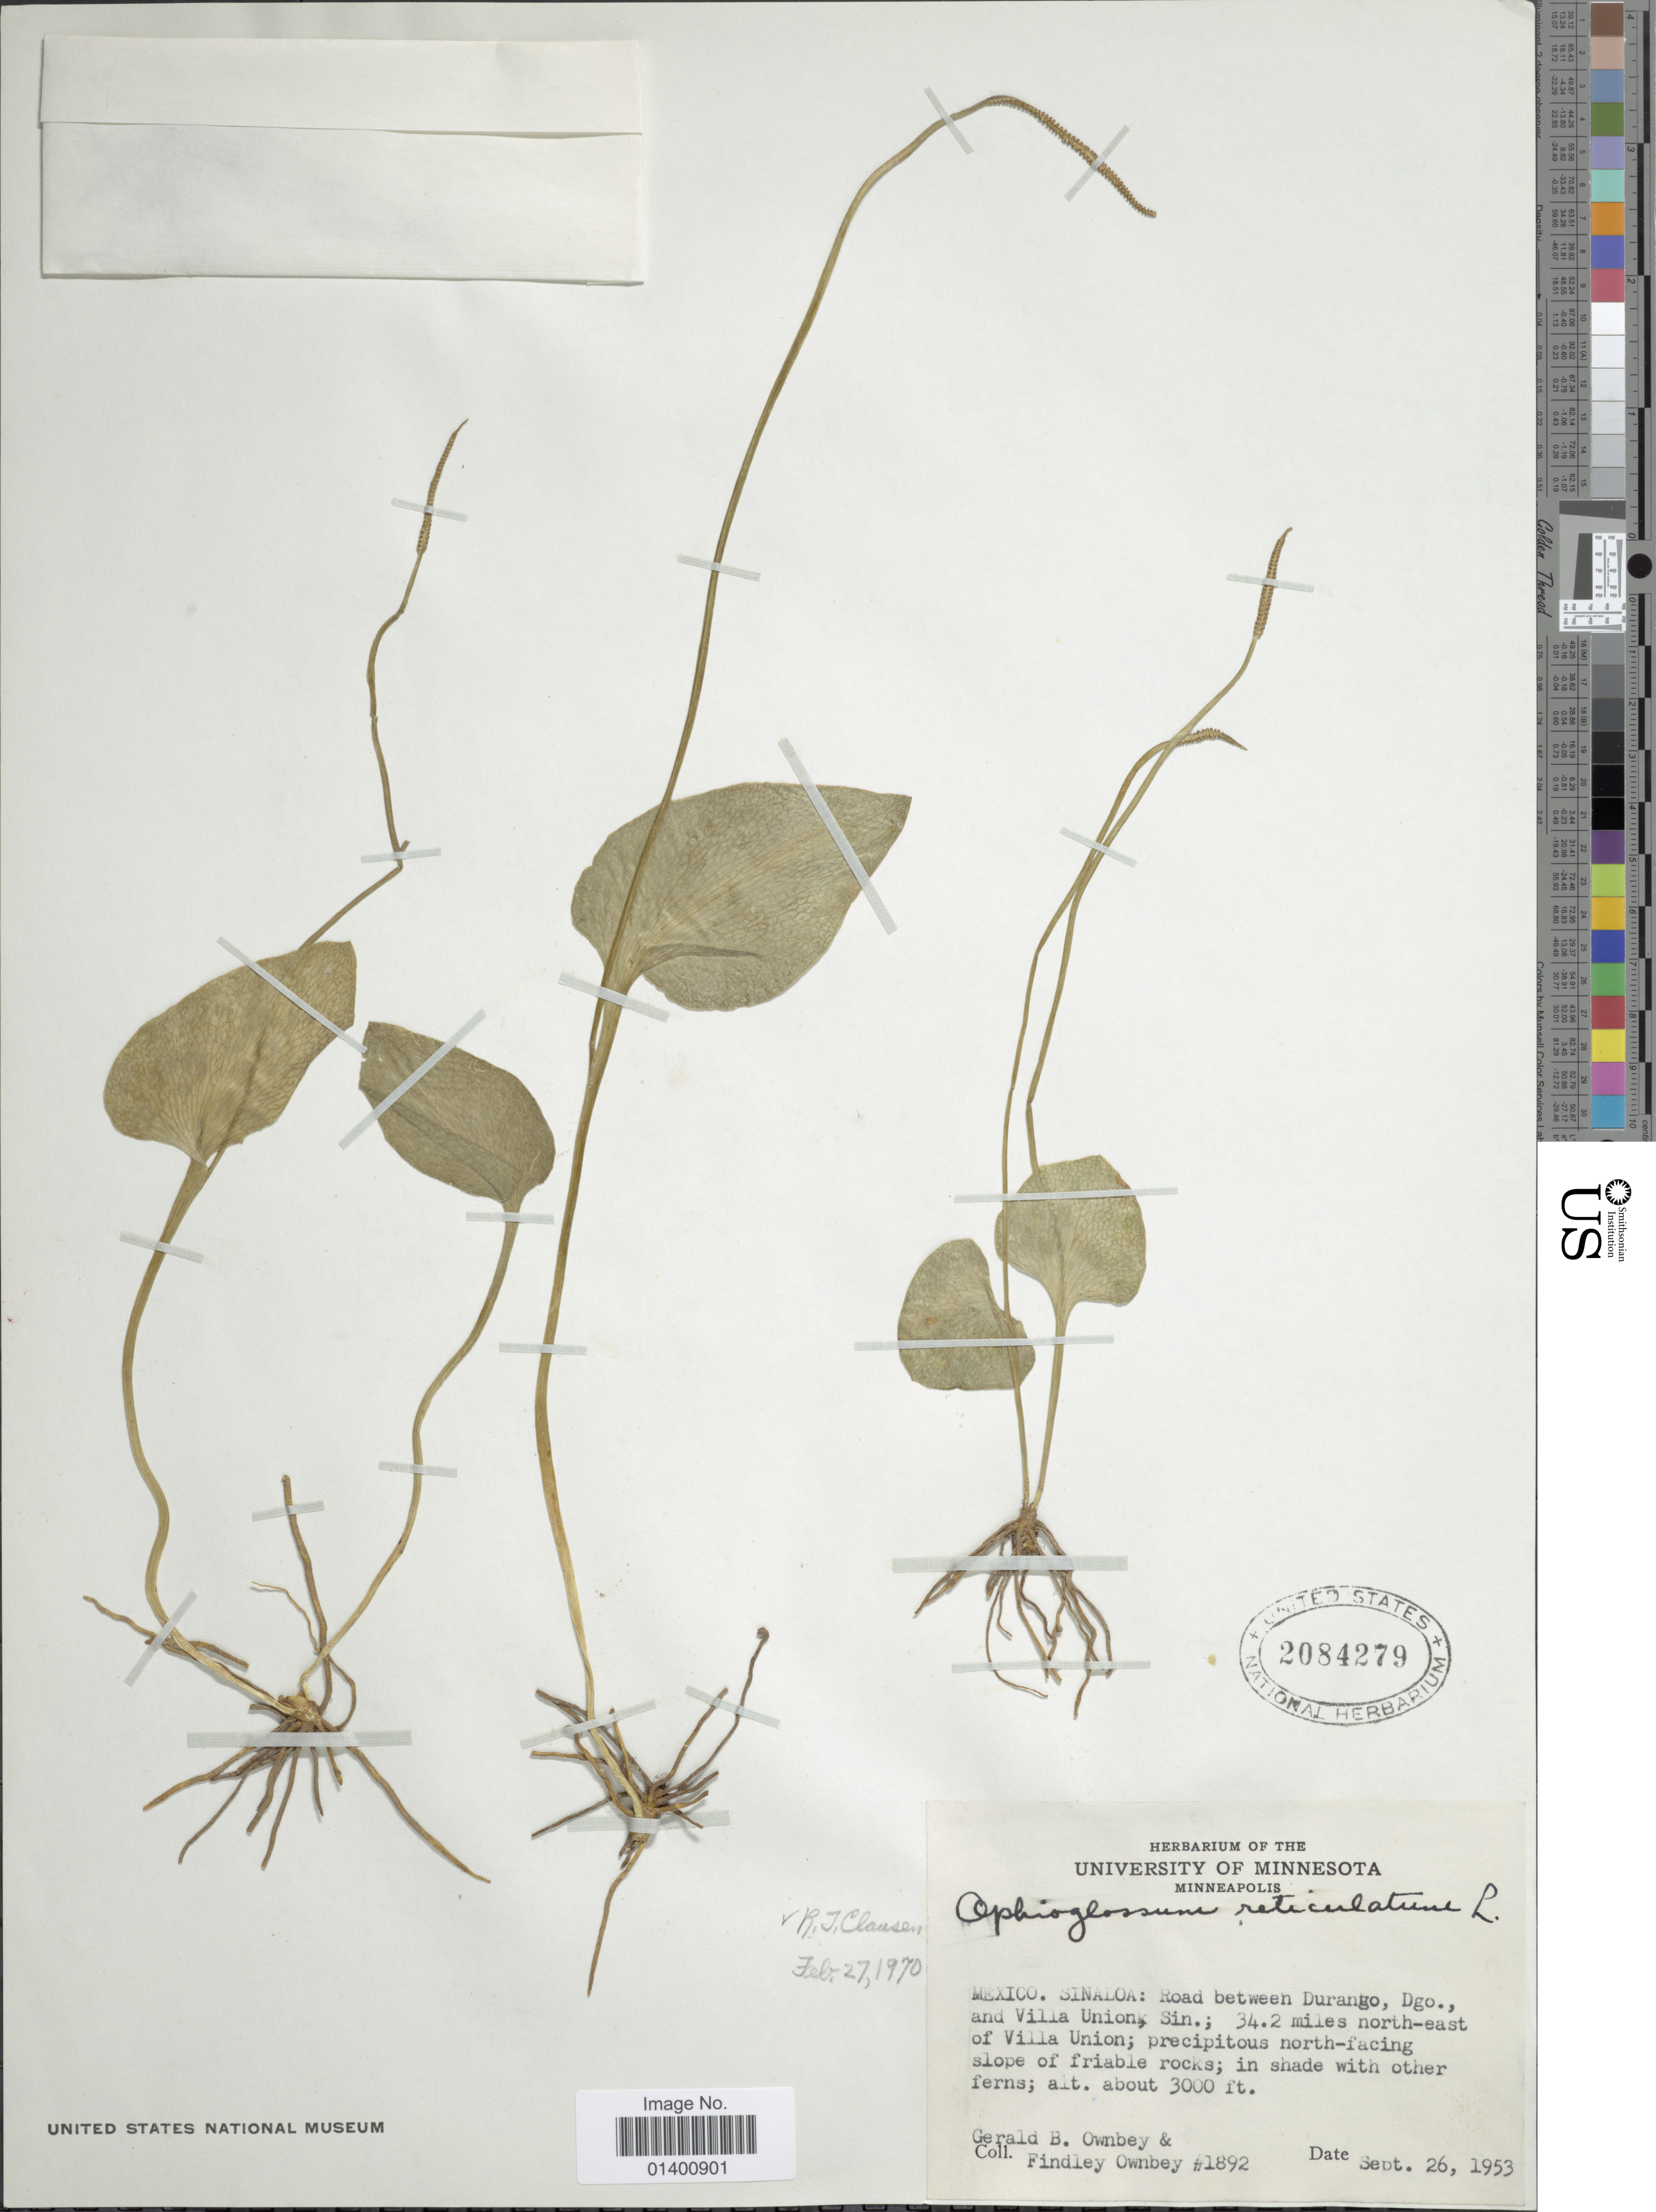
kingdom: Plantae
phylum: Tracheophyta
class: Polypodiopsida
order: Ophioglossales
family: Ophioglossaceae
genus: Ophioglossum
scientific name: Ophioglossum reticulatum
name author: L.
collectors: G. B. Ownbey & F. Ownbey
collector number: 1892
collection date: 1953-09-26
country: Mexico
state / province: Sinaloa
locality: Road between Durango, Dgo., and Villa Union Sin.; 34.2 miles north-east of Villa Union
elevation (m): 914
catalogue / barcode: US 2084279